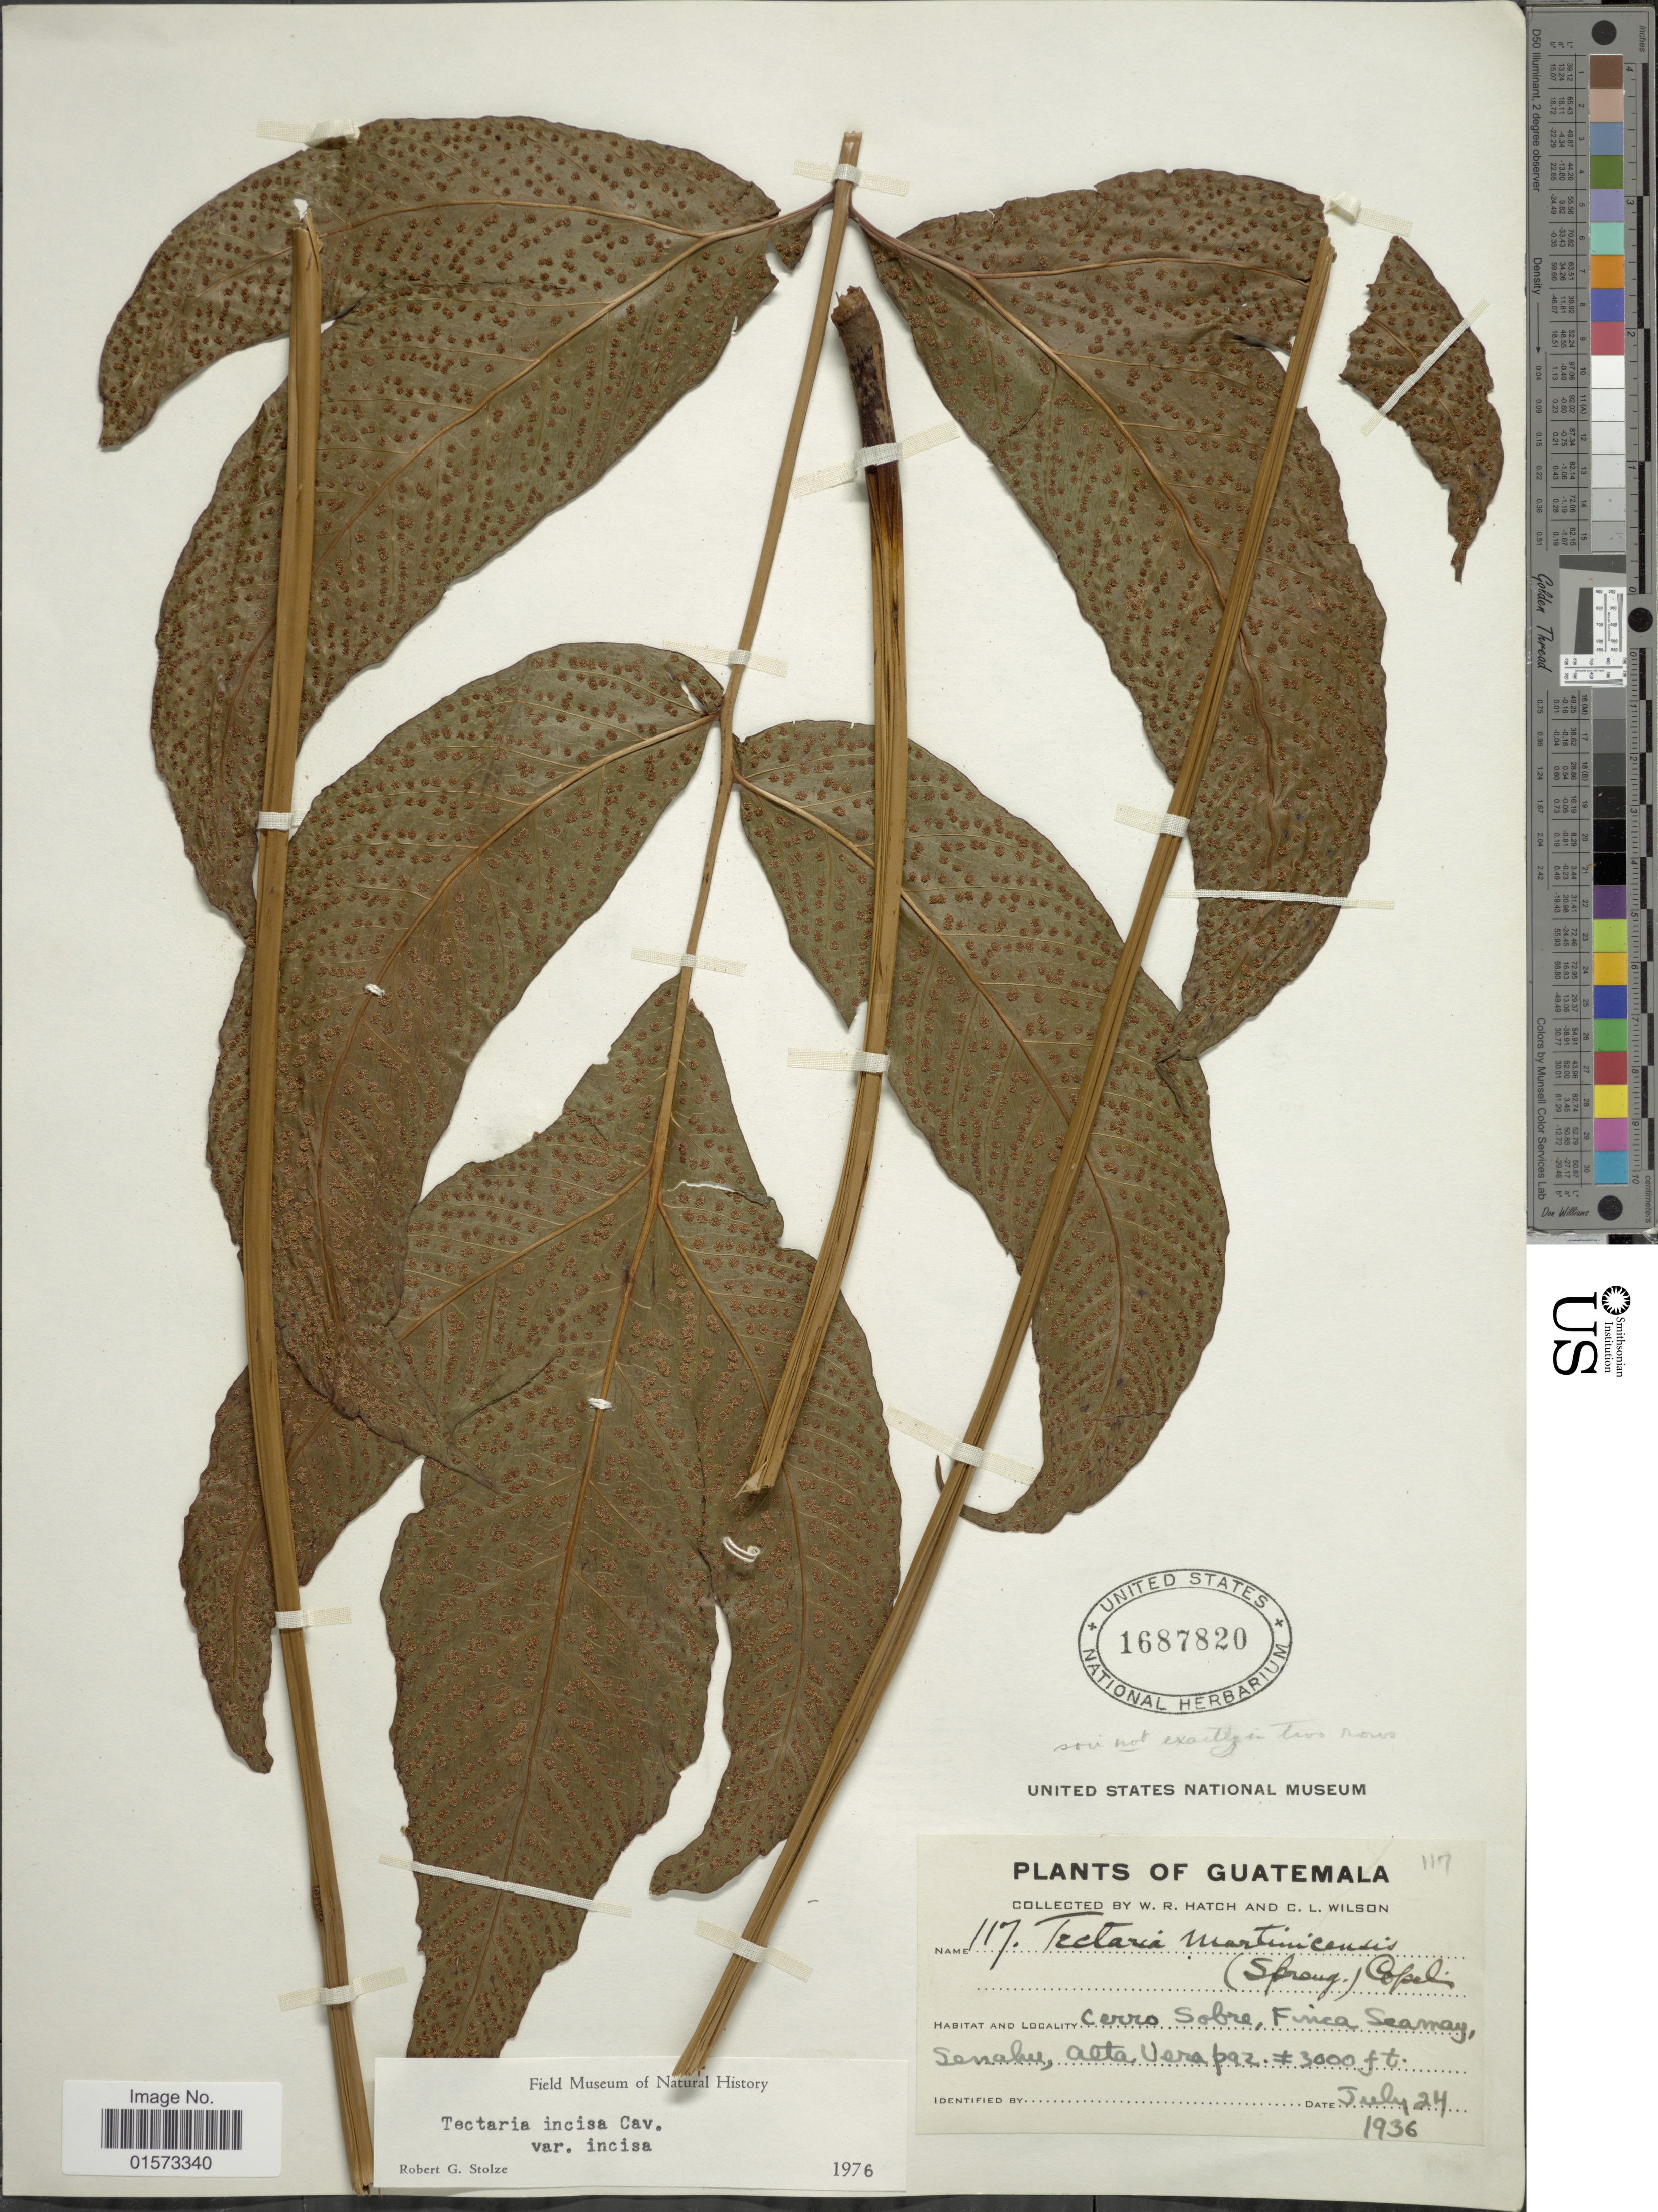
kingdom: Plantae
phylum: Tracheophyta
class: Polypodiopsida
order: Polypodiales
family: Tectariaceae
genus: Tectaria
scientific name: Tectaria incisa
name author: Cav.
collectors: W. Hatch & C. L. Wilson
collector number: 117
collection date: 1936-07-24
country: Guatemala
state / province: Alta Verapaz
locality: Cerro Sobre, Finca Seamay, Senahu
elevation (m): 914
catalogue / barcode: US 1687820